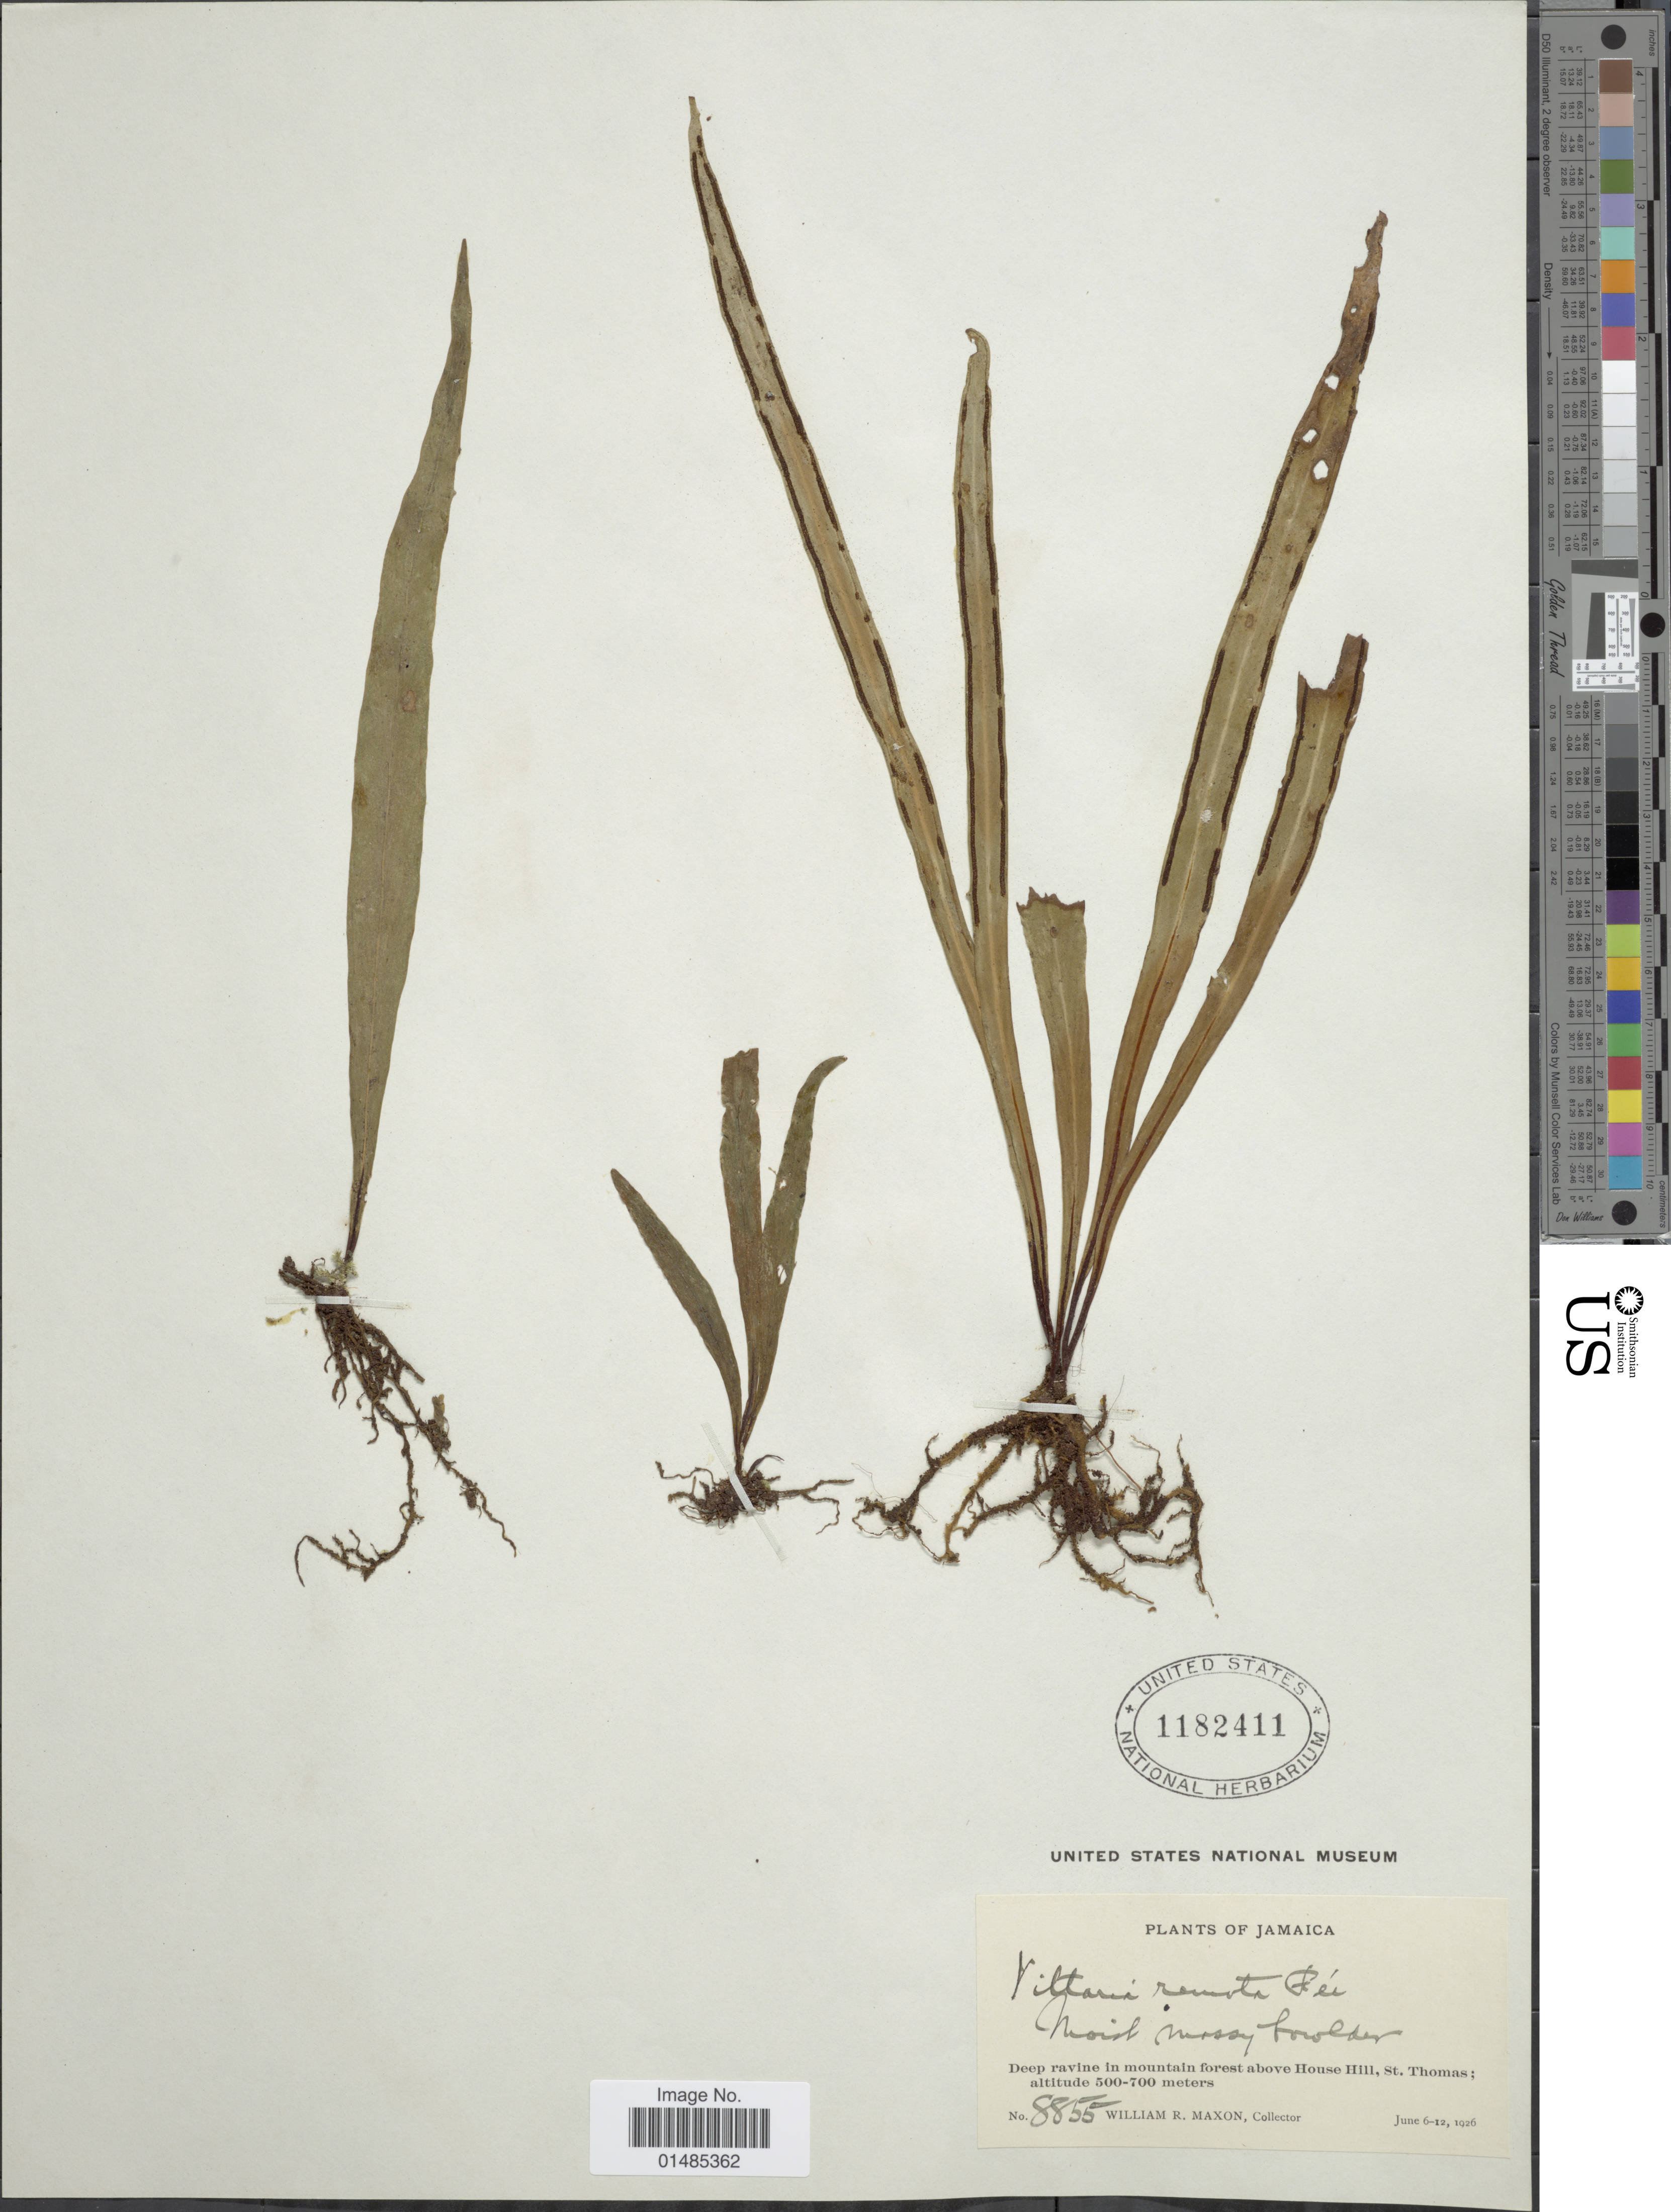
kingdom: Plantae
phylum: Tracheophyta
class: Polypodiopsida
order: Polypodiales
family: Pteridaceae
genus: Radiovittaria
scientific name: Radiovittaria remota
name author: (Fée) E.H. Crane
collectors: W. R. Maxon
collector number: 8855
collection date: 1926-06-06/1926-06-12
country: Jamaica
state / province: Saint Thomas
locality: Deep ravine in mountain forest above House Hill.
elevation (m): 500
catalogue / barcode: US 1182411